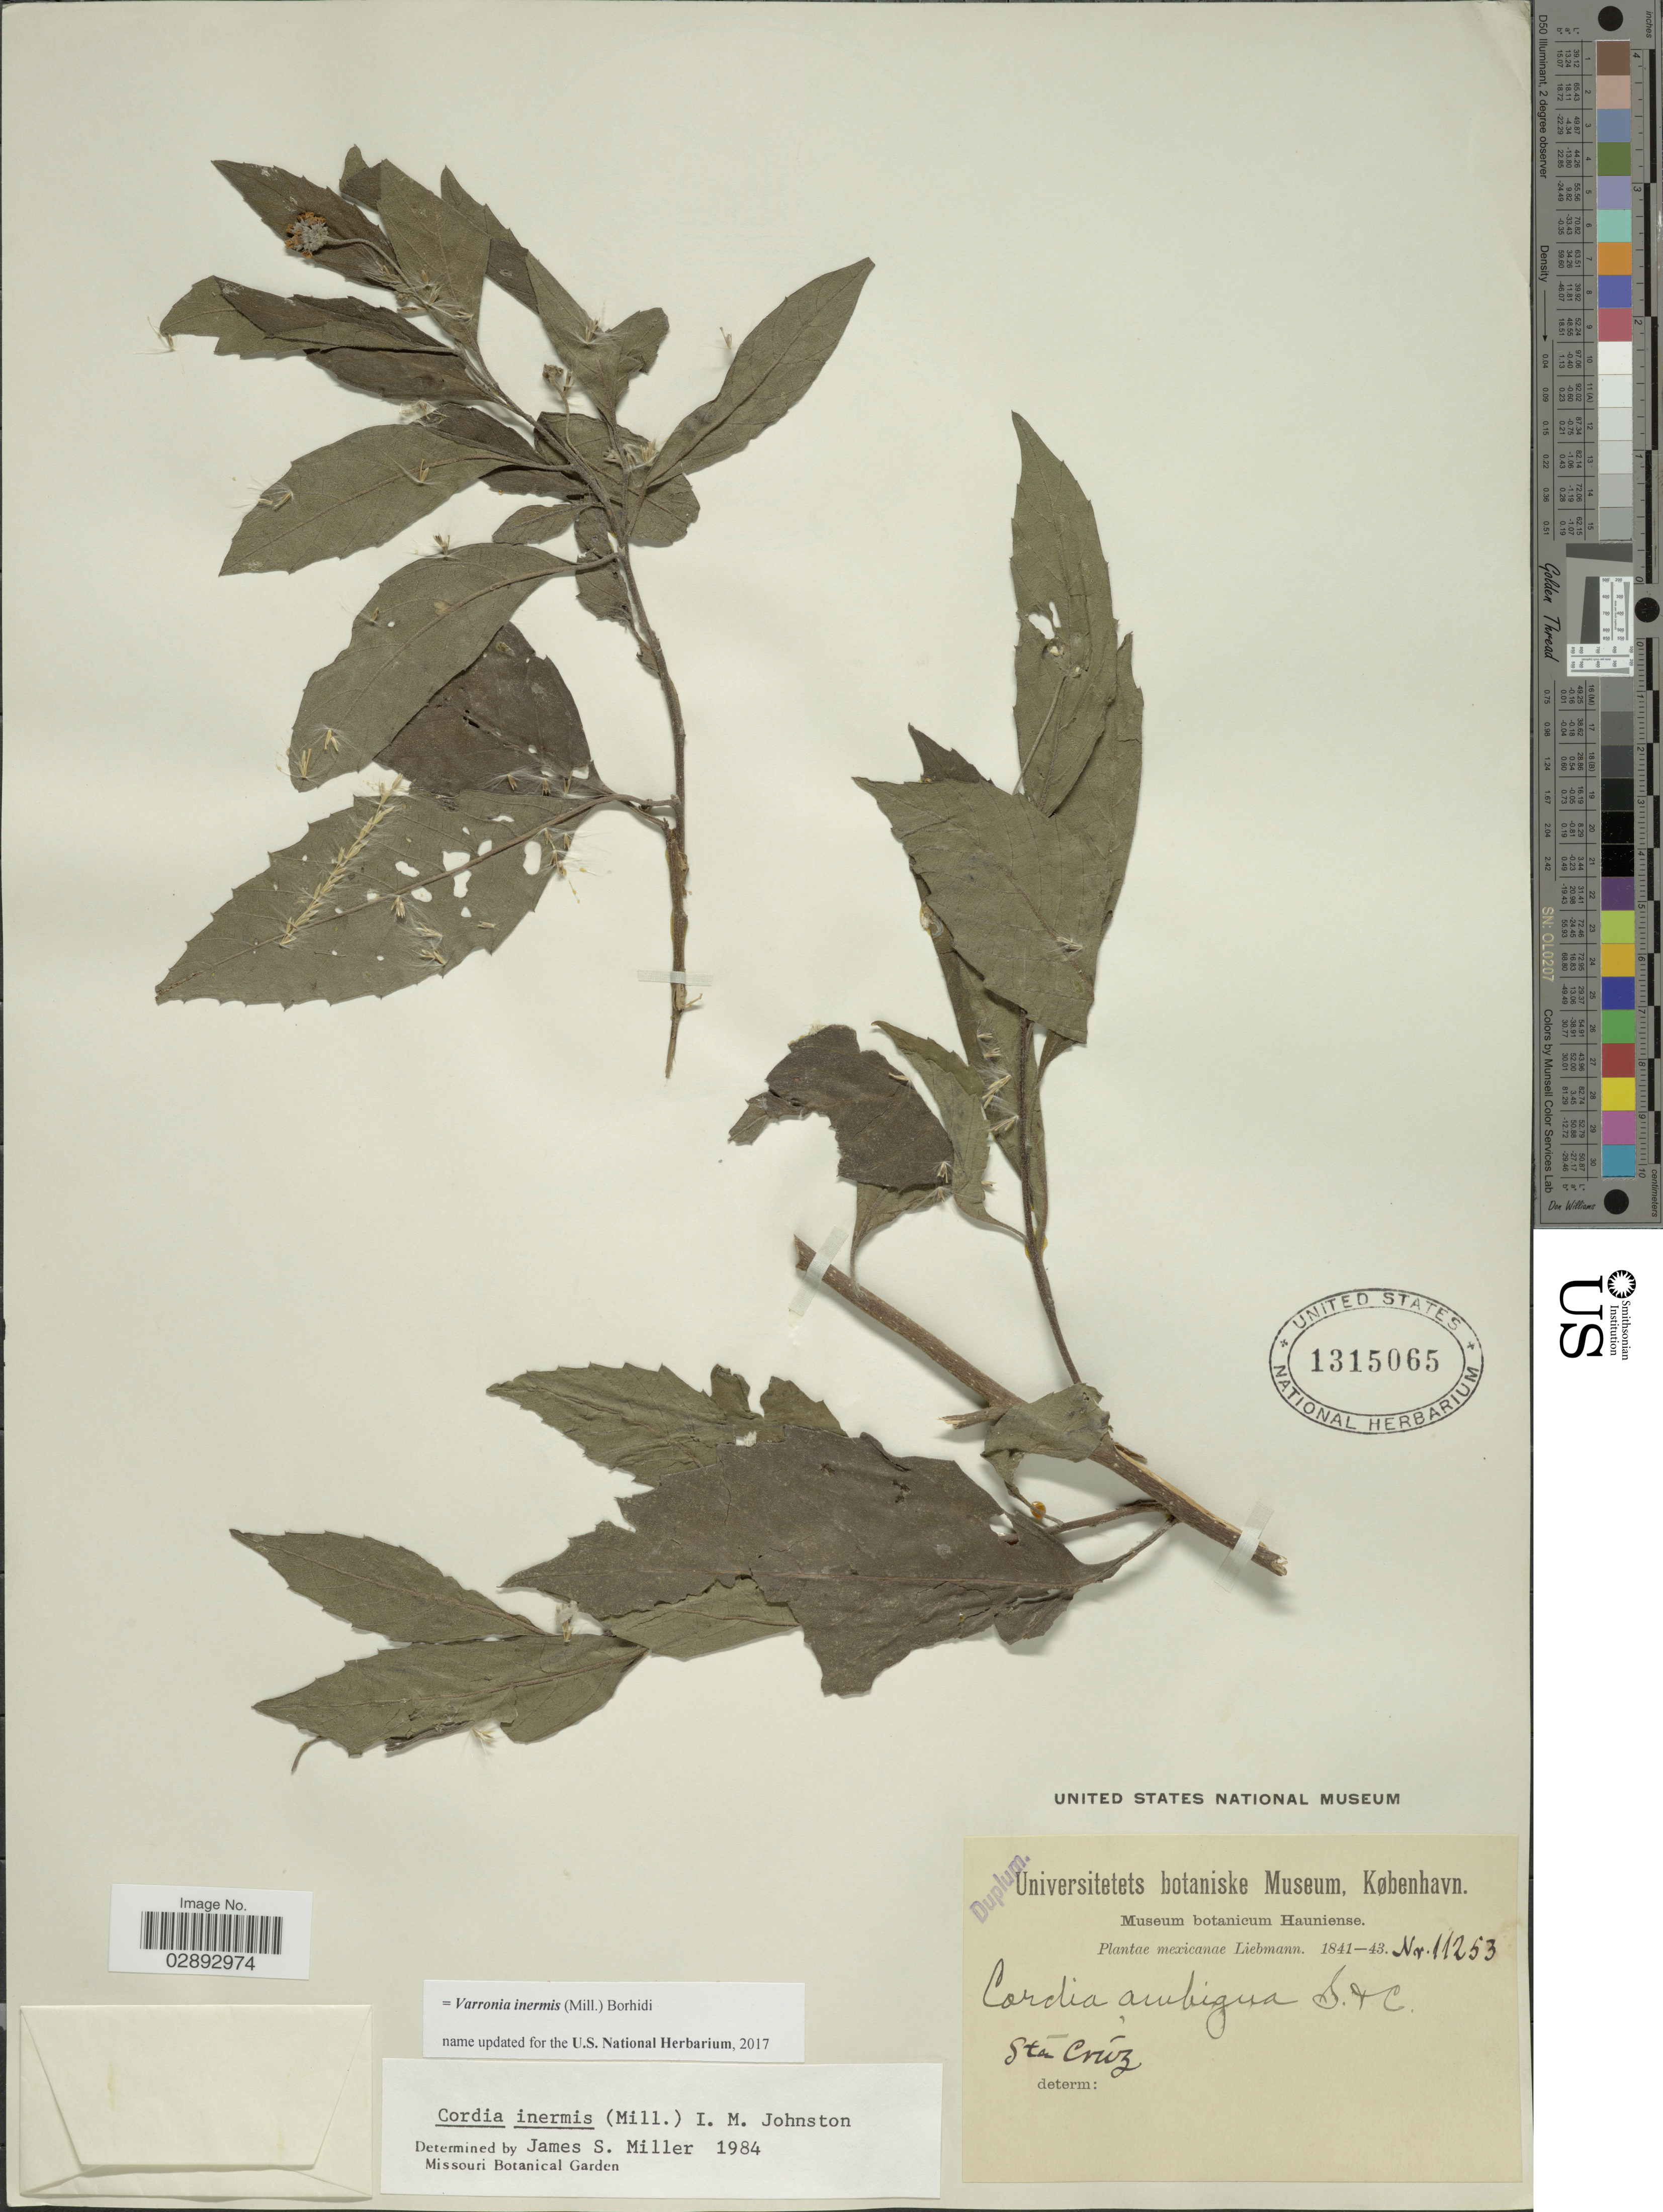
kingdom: Plantae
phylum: Tracheophyta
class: Magnoliopsida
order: Boraginales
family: Cordiaceae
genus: Varronia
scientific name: Varronia inermis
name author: (Mill.) Borhidi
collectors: Liebmann, --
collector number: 11253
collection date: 1841/1843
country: Mexico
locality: Sta Crúz.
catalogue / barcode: US 1315065